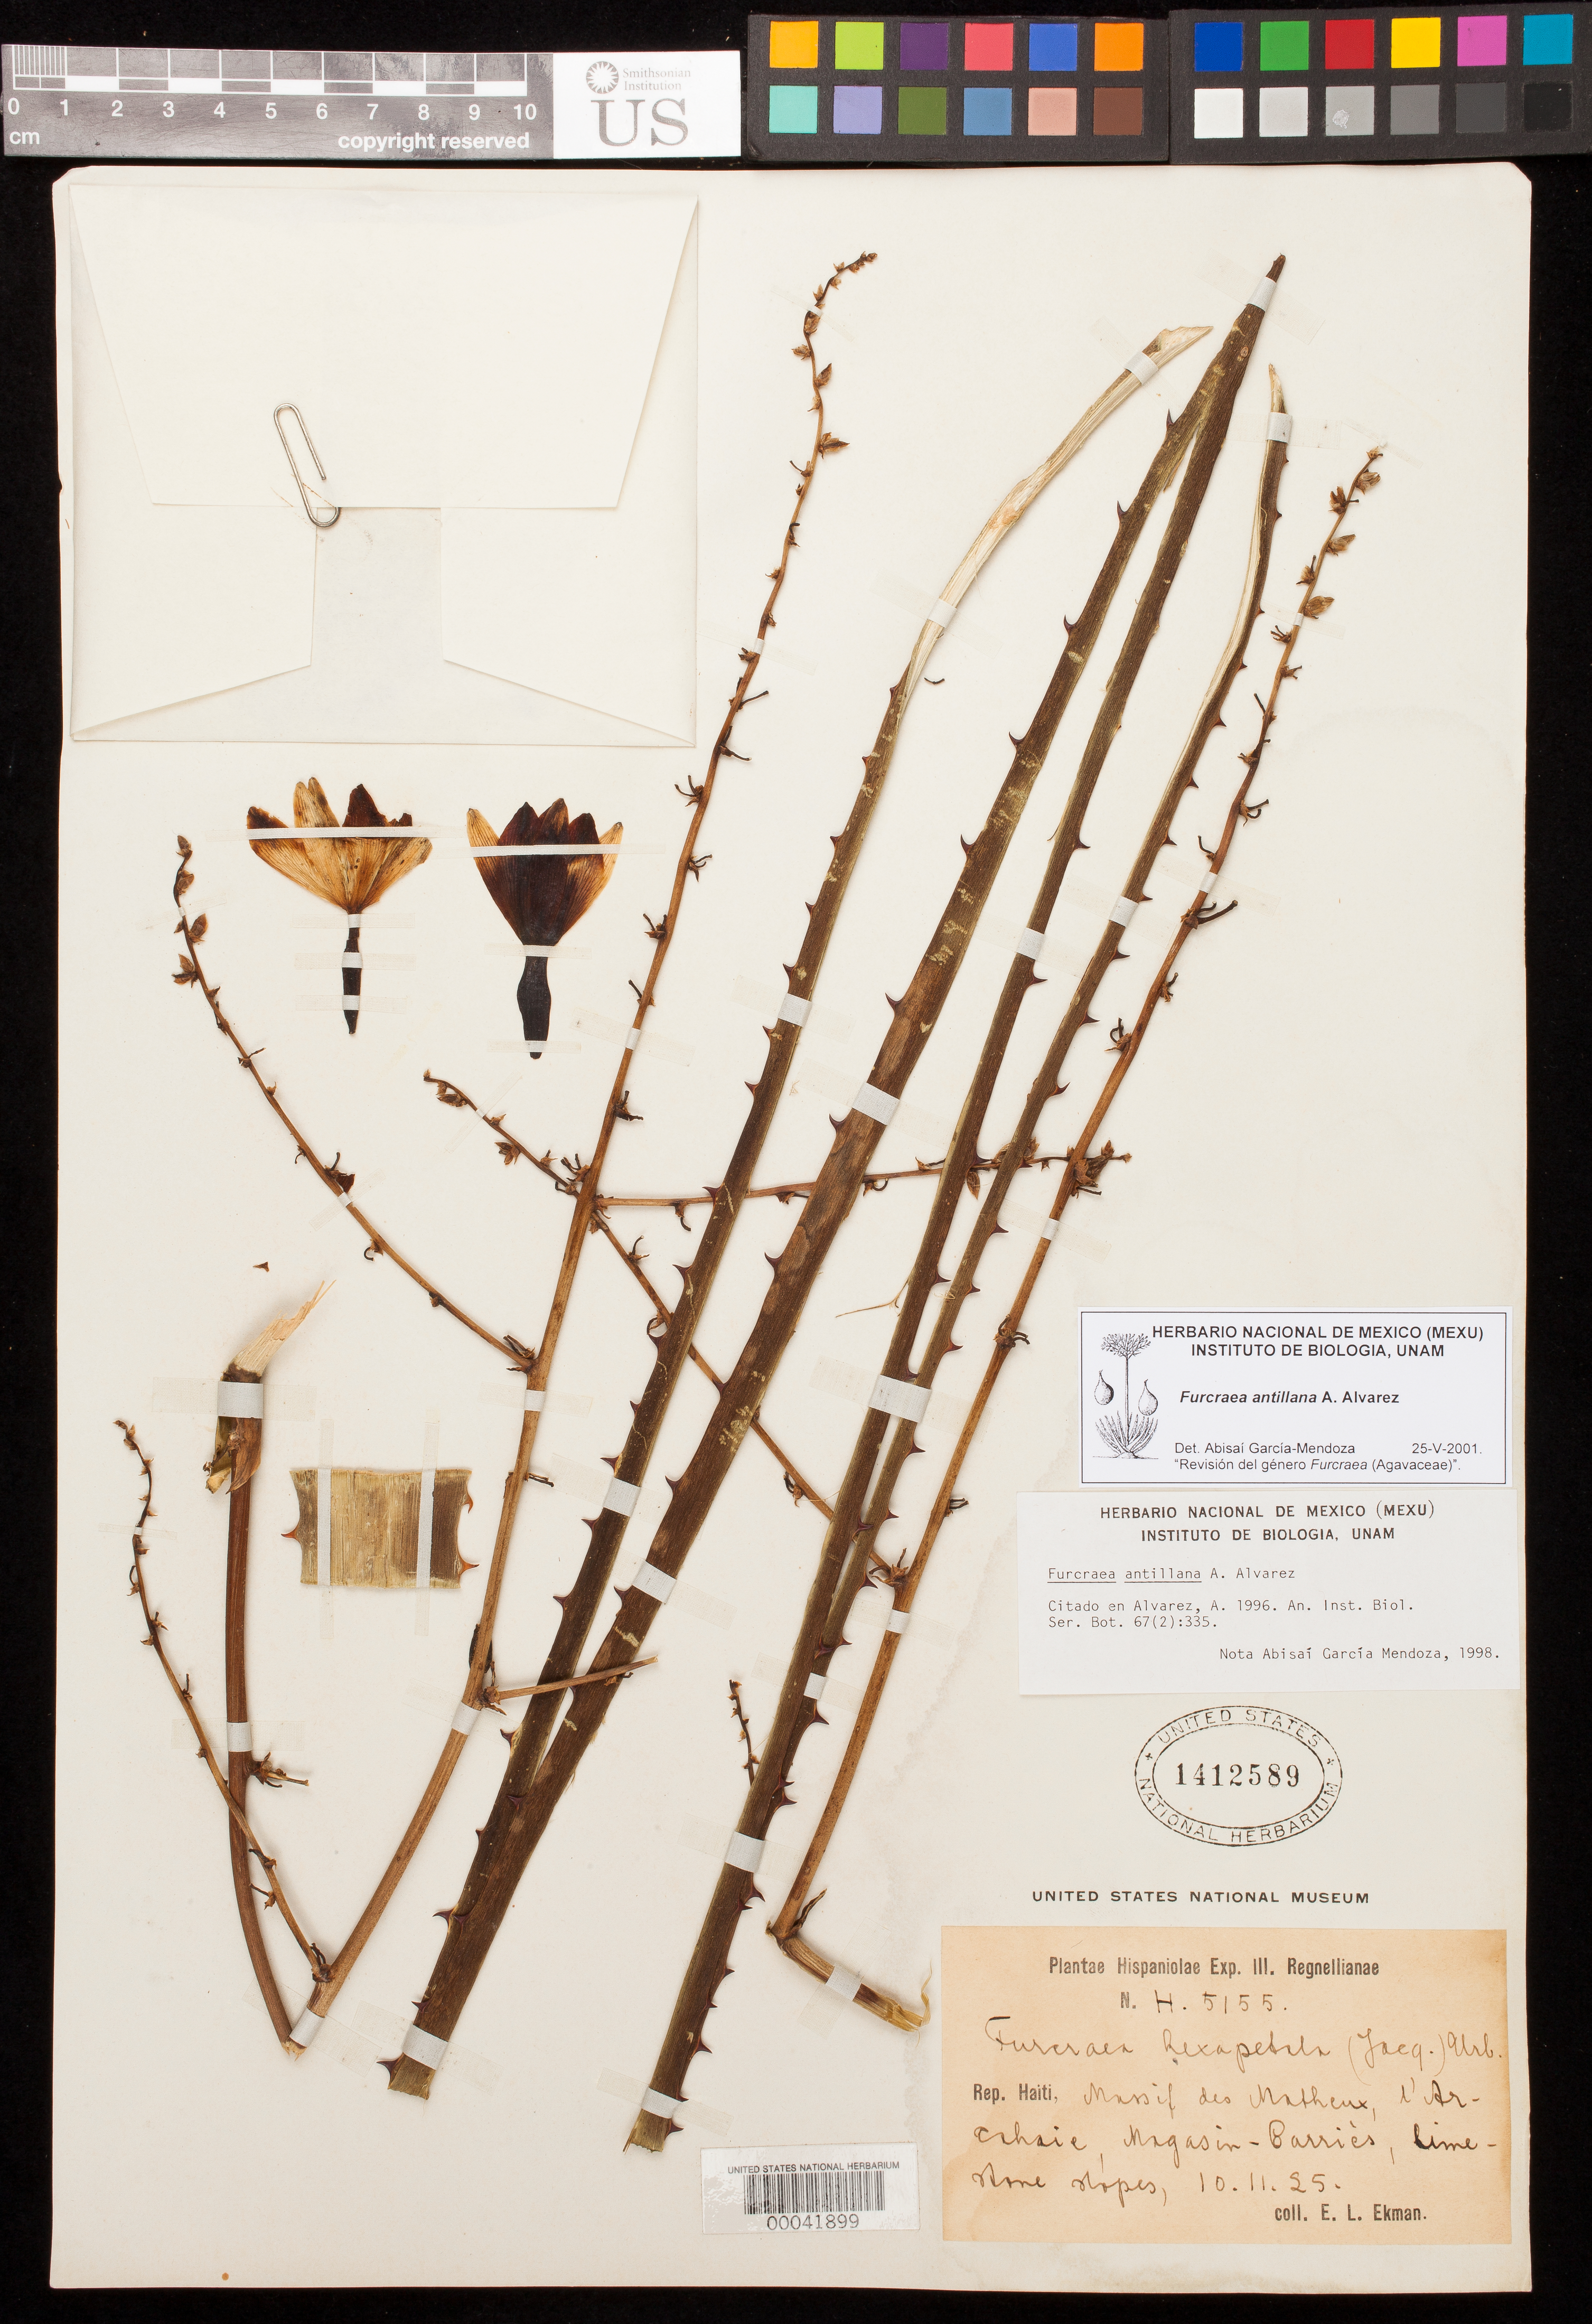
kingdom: Plantae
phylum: Tracheophyta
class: Liliopsida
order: Asparagales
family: Asparagaceae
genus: Furcraea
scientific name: Furcraea antillana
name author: A. Alvarez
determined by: García-Mendoza, A.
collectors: E. L. Ekman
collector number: H. 5155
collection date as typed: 10.11.25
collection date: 1925-10-11 or 1925-11-10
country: Haiti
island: Hispaniola Island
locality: Massif des Matheux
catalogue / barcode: US 1412589